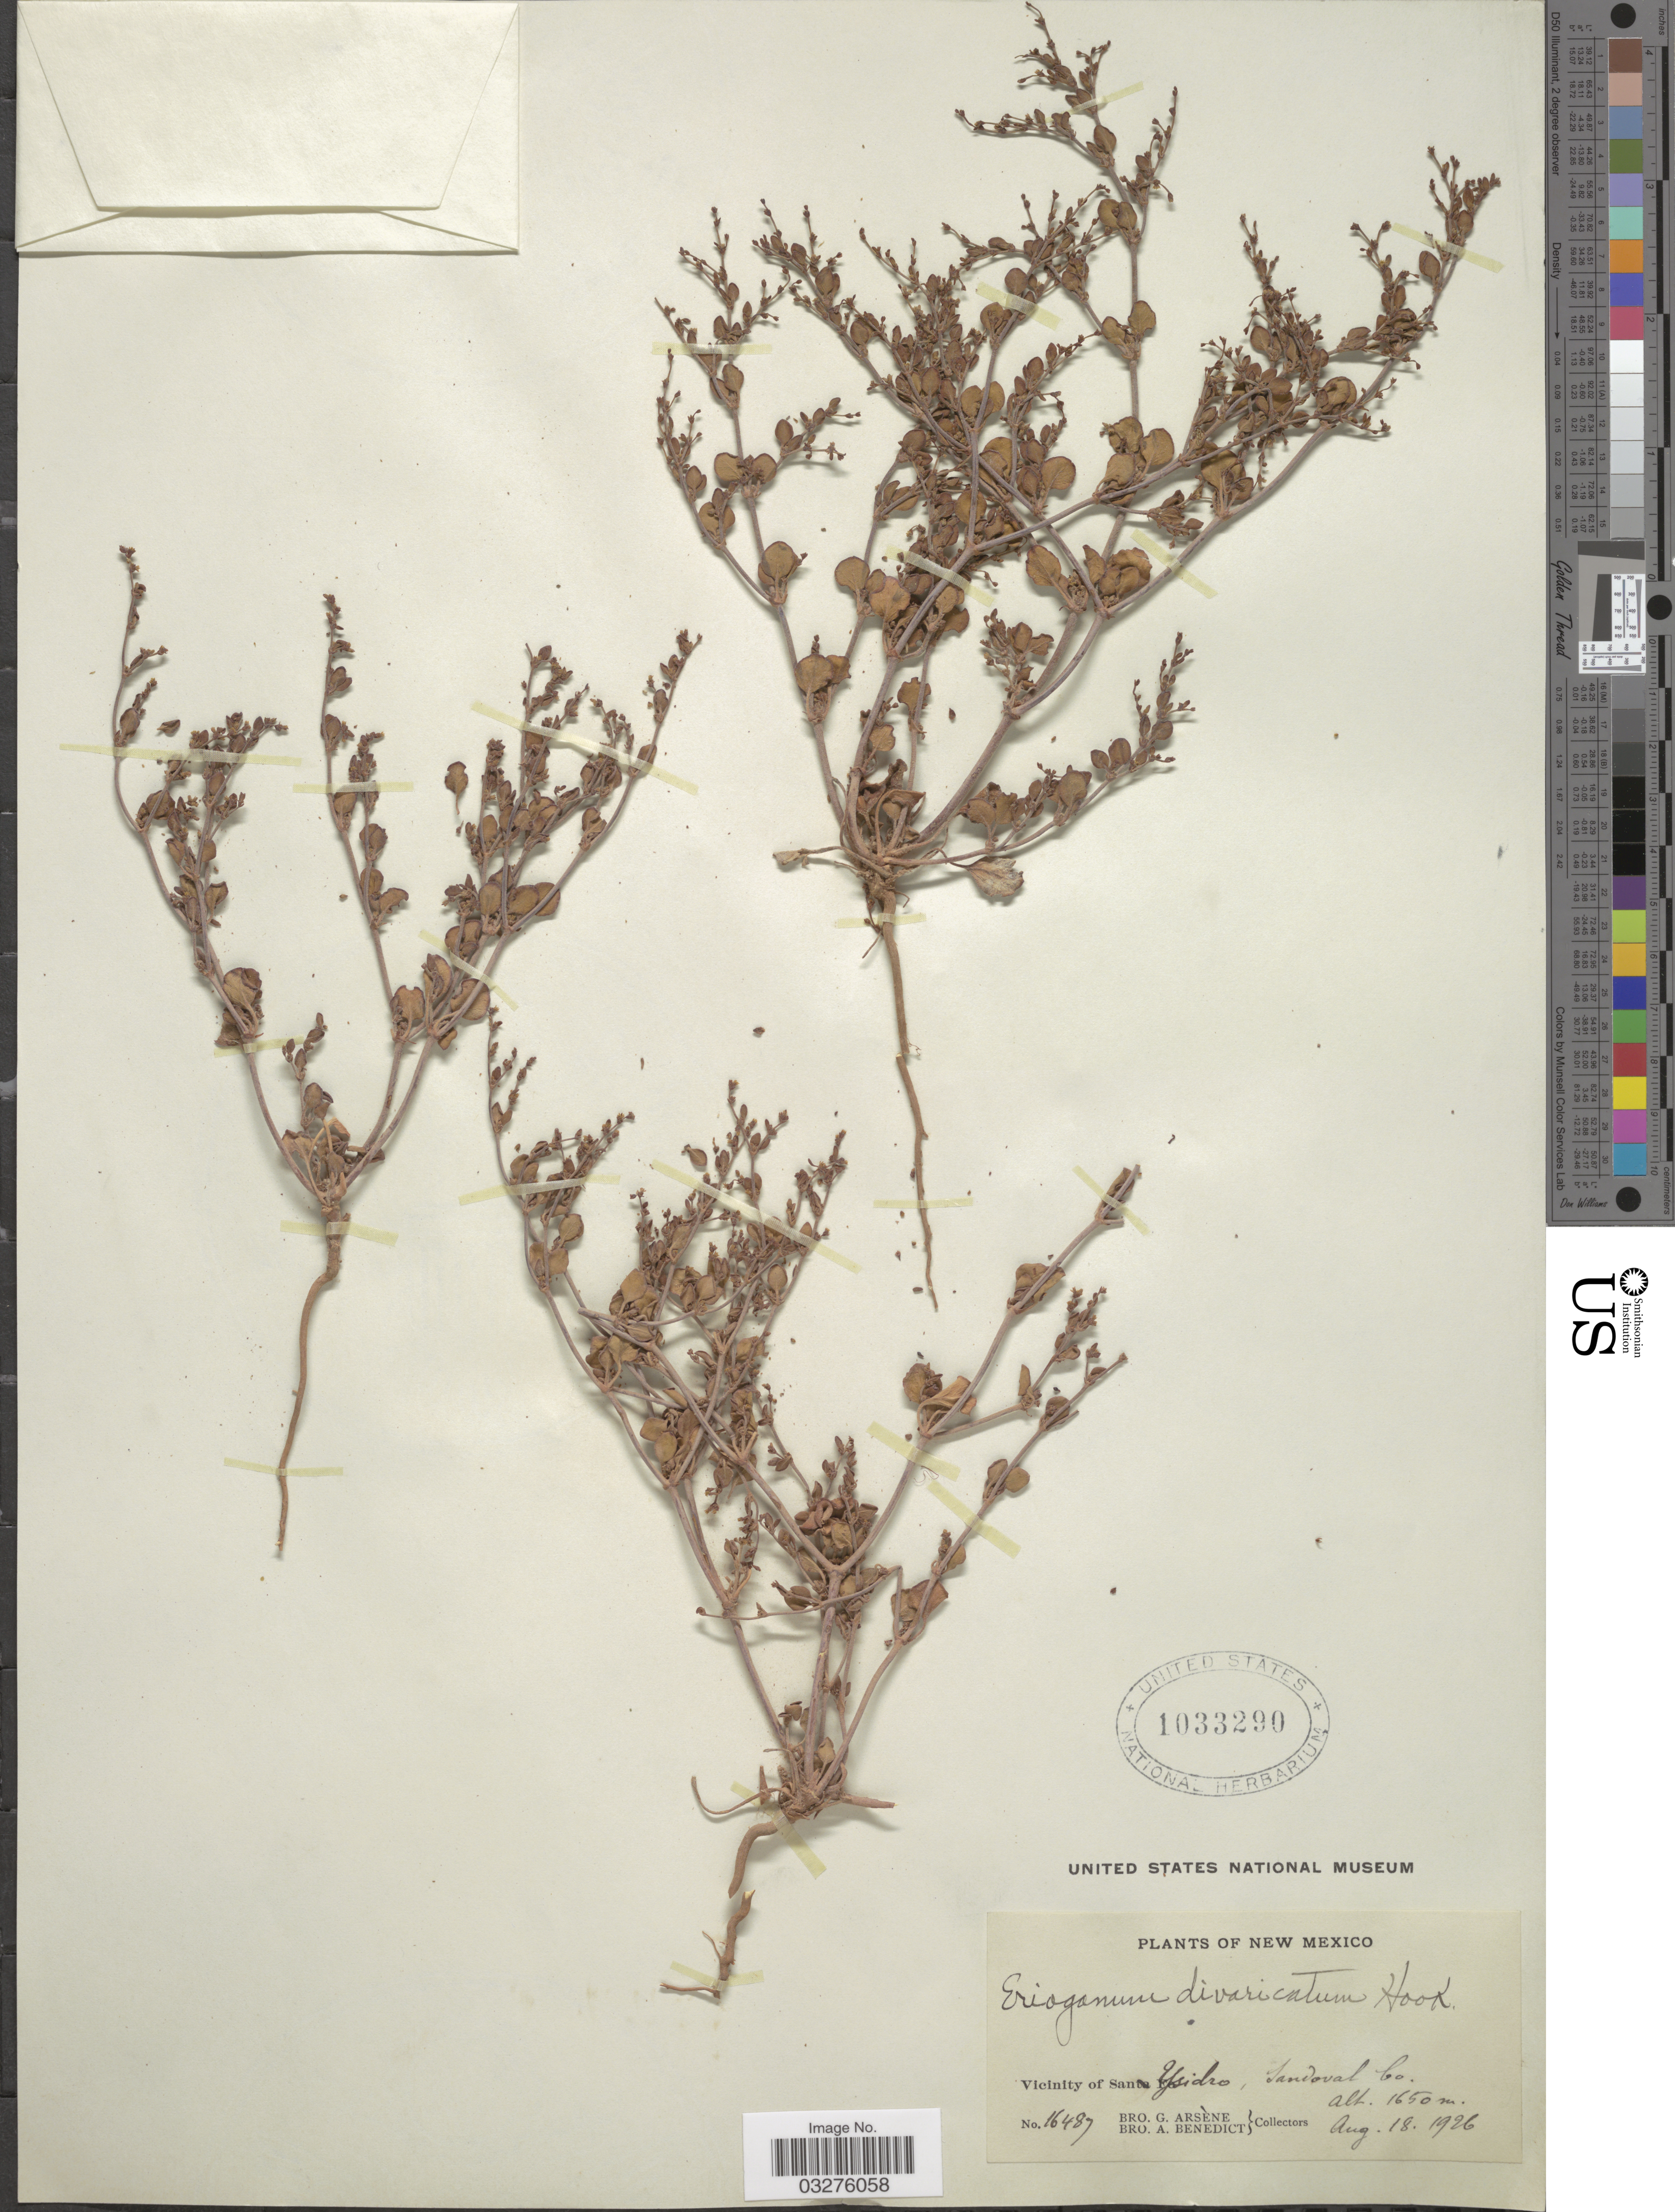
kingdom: Plantae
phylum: Tracheophyta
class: Magnoliopsida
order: Caryophyllales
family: Polygonaceae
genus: Eriogonum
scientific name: Eriogonum divaricatum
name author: Hook.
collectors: Bro. G. Arsène & Bro. A. Benedict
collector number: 16487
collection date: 1926-08-18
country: United States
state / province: New Mexico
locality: Vicinity of San Yisidro, Sandoval Co.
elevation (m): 1650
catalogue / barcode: US 1033290